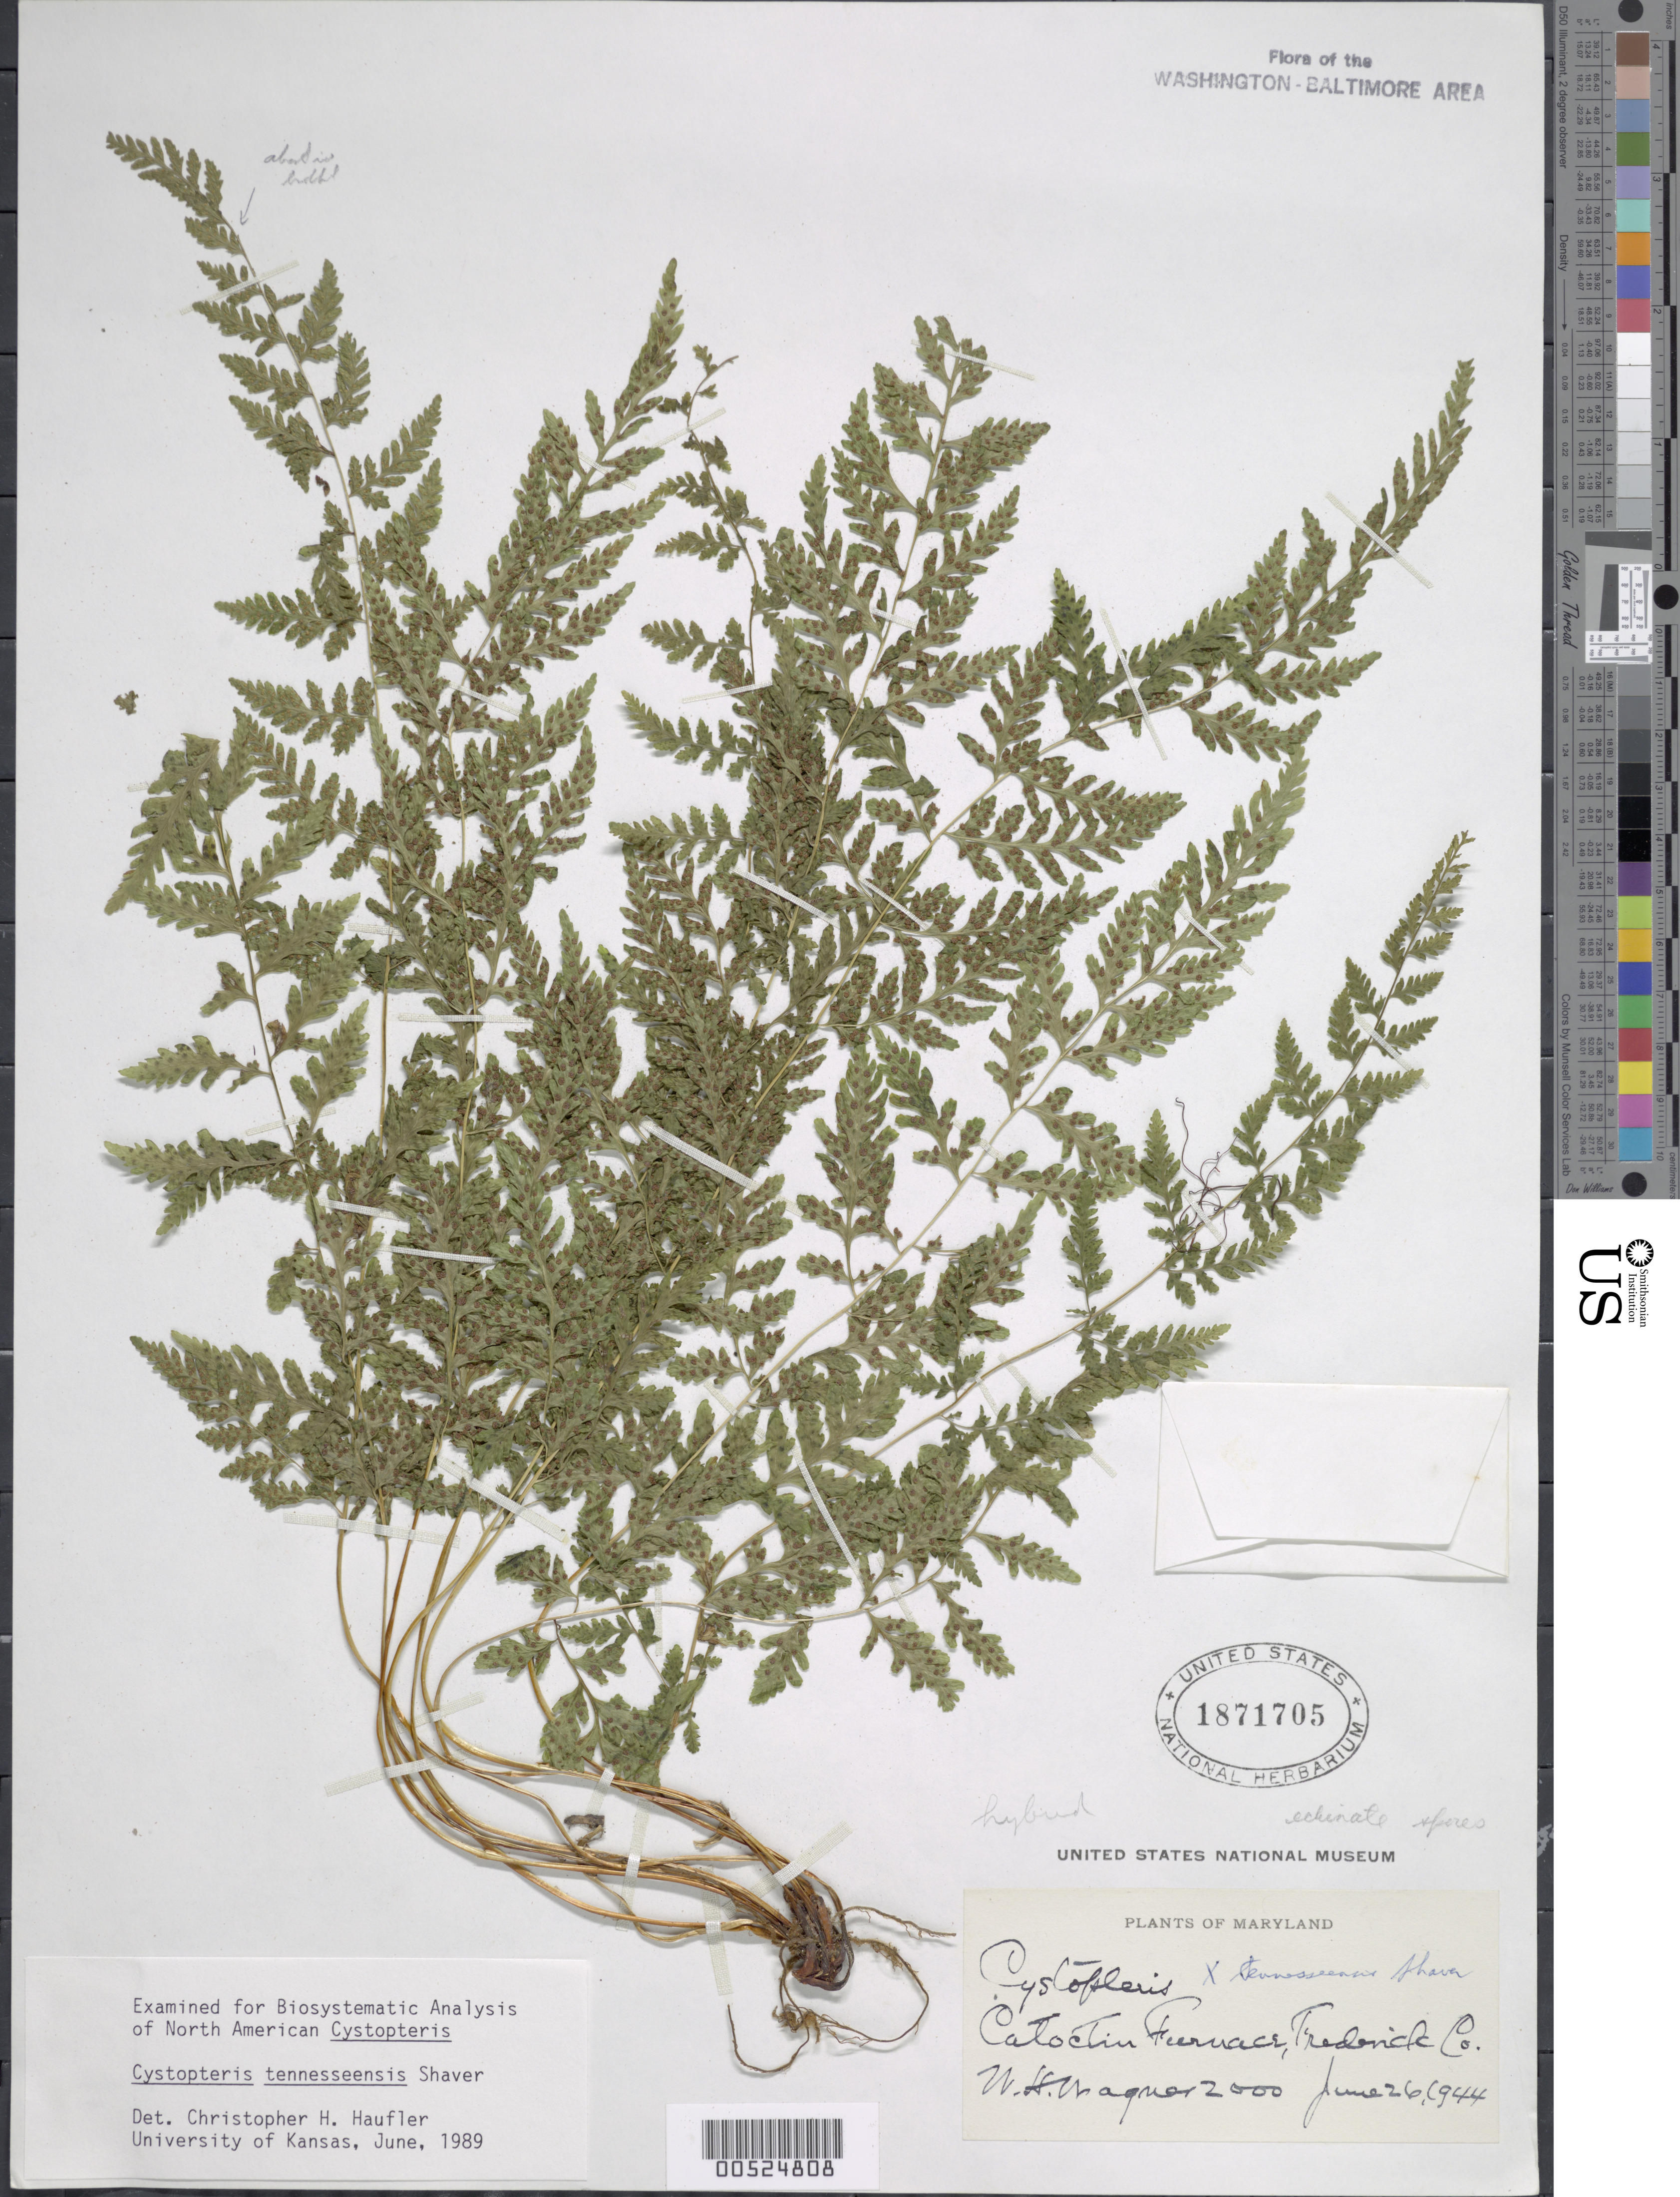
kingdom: Plantae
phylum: Tracheophyta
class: Polypodiopsida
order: Polypodiales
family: Cystopteridaceae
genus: Cystopteris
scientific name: Cystopteris tennesseensis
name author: Shaver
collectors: W. H. Wagner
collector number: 2000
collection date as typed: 26 Jun 1944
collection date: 1944-06-26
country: United States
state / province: Maryland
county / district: Frederick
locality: Catoctin Furnace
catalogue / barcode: US 1871705